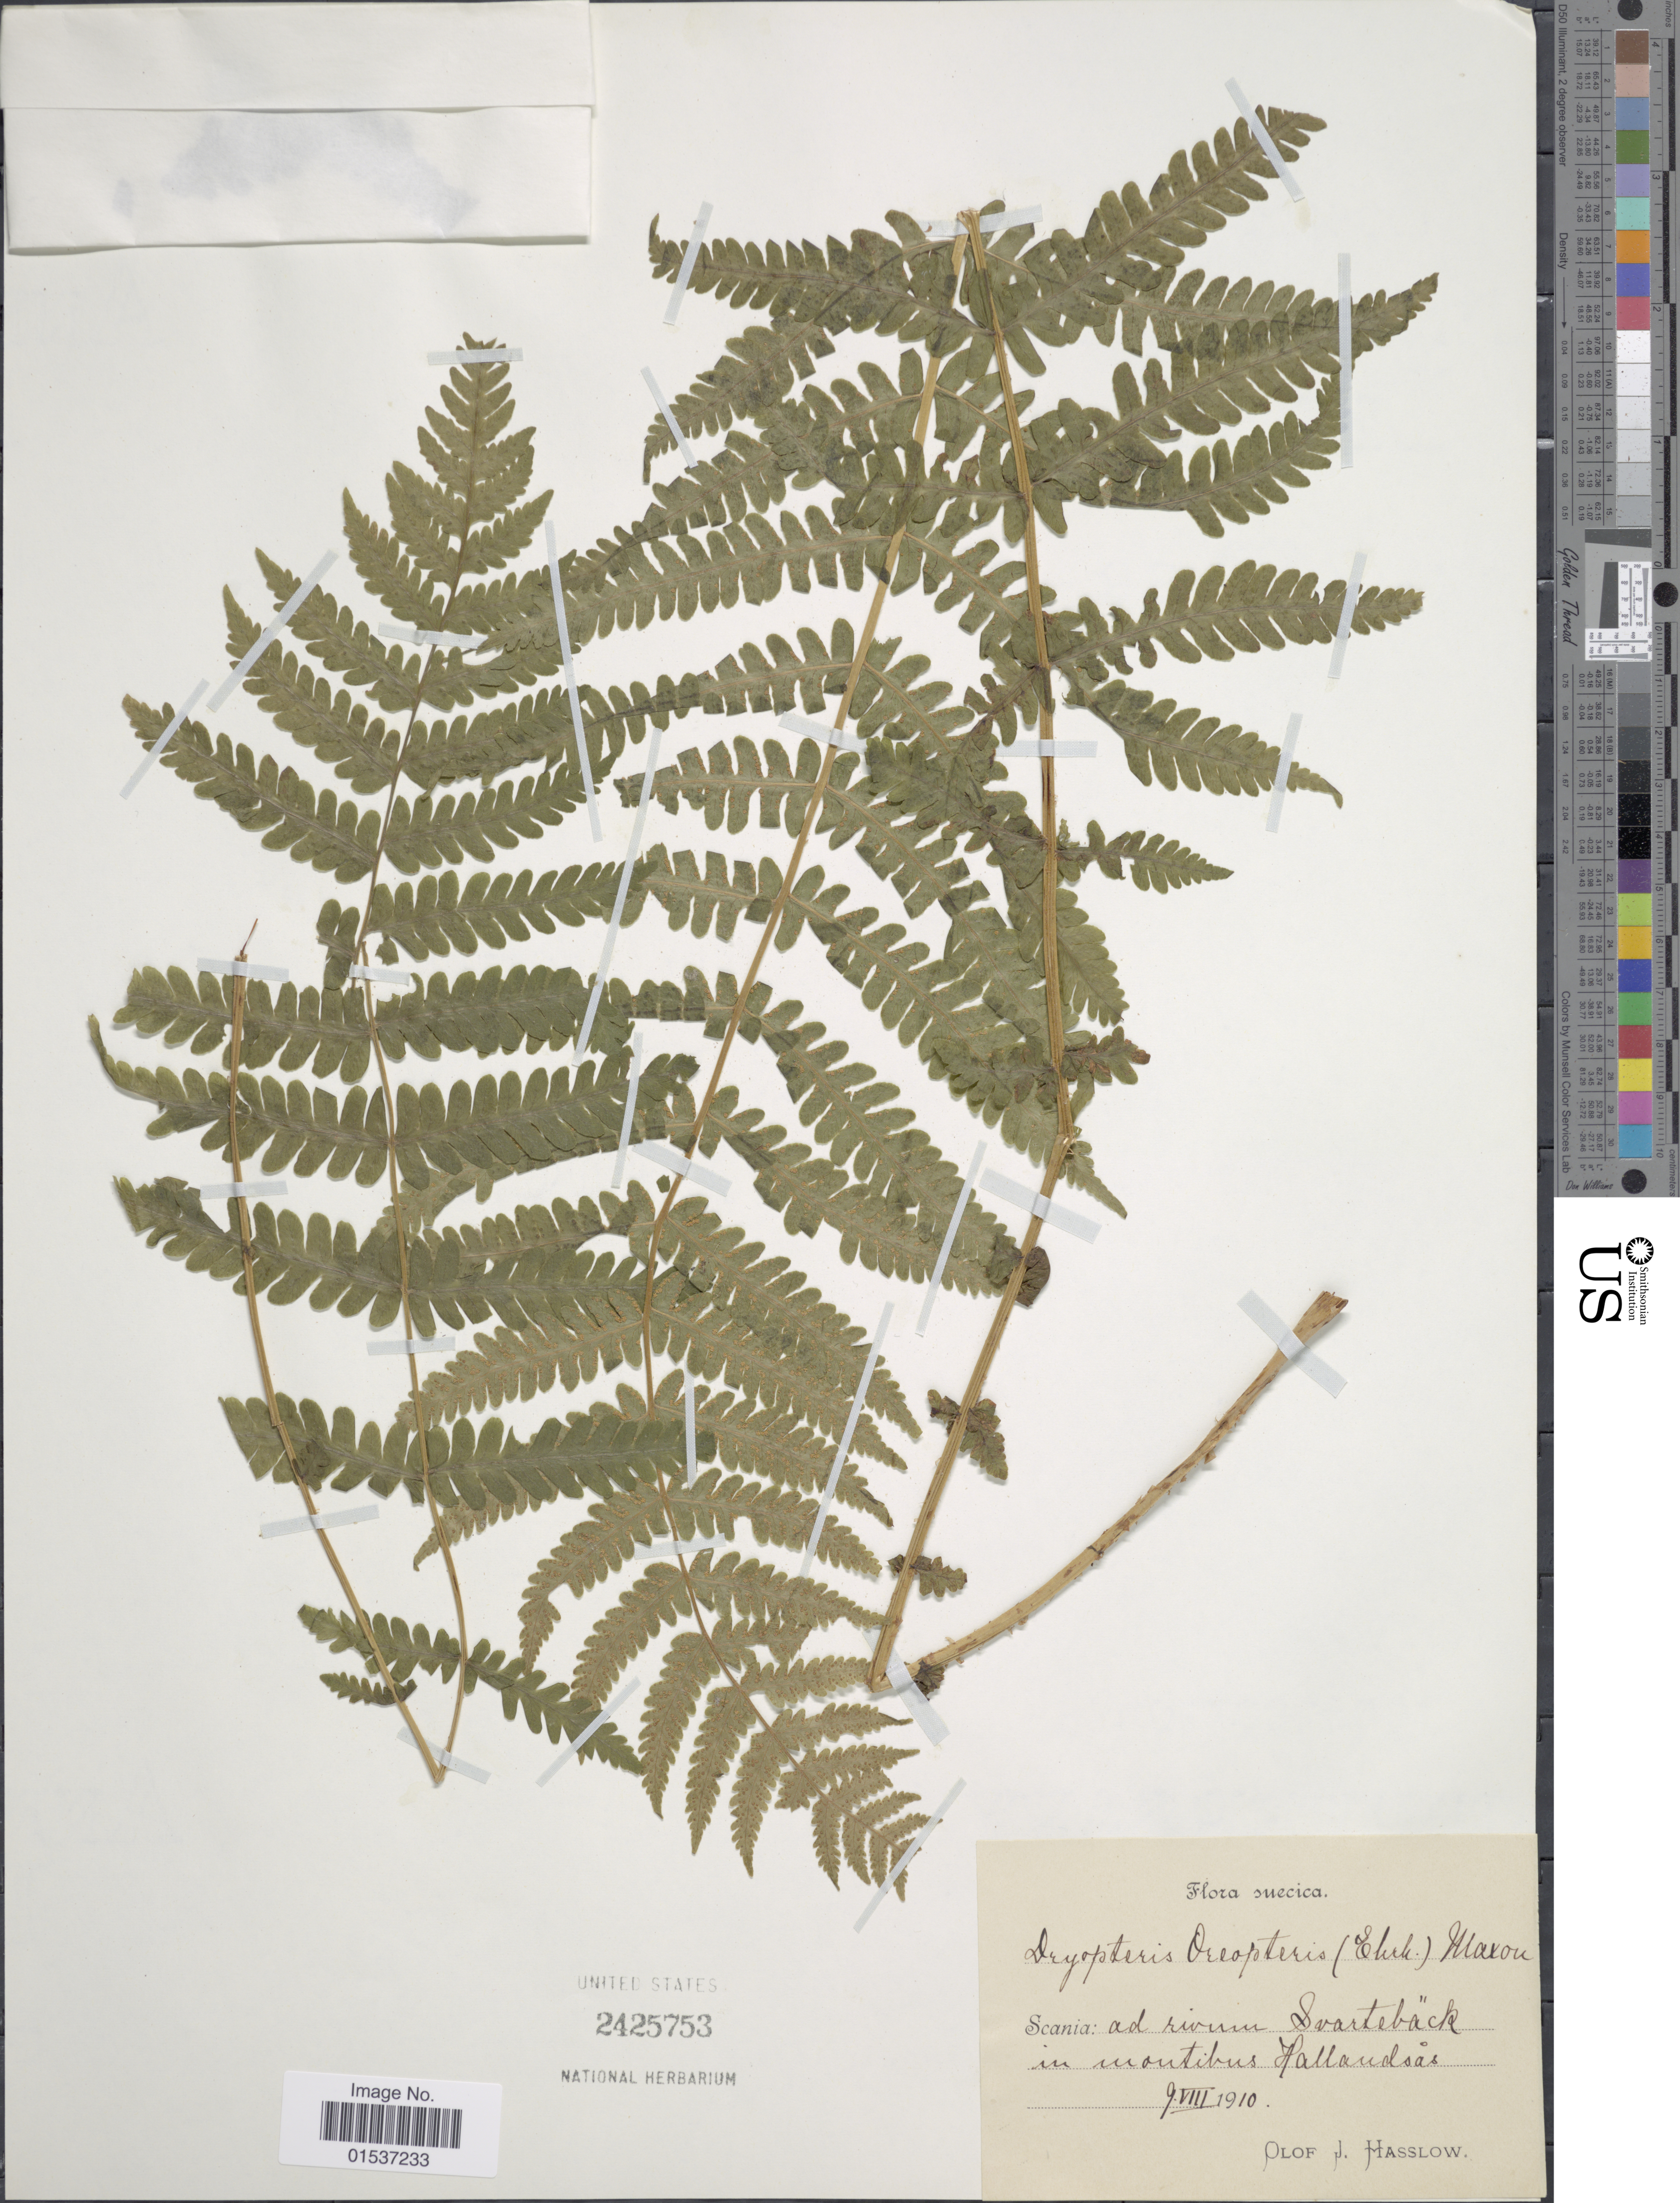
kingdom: Plantae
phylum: Tracheophyta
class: Polypodiopsida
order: Polypodiales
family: Thelypteridaceae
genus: Oreopteris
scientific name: Oreopteris limbosperma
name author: (All.) K. Iwats.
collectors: O. Hasslow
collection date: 1910-08-09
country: Sweden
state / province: Skåne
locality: Hallandsås, Svartebäck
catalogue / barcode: US 2425753